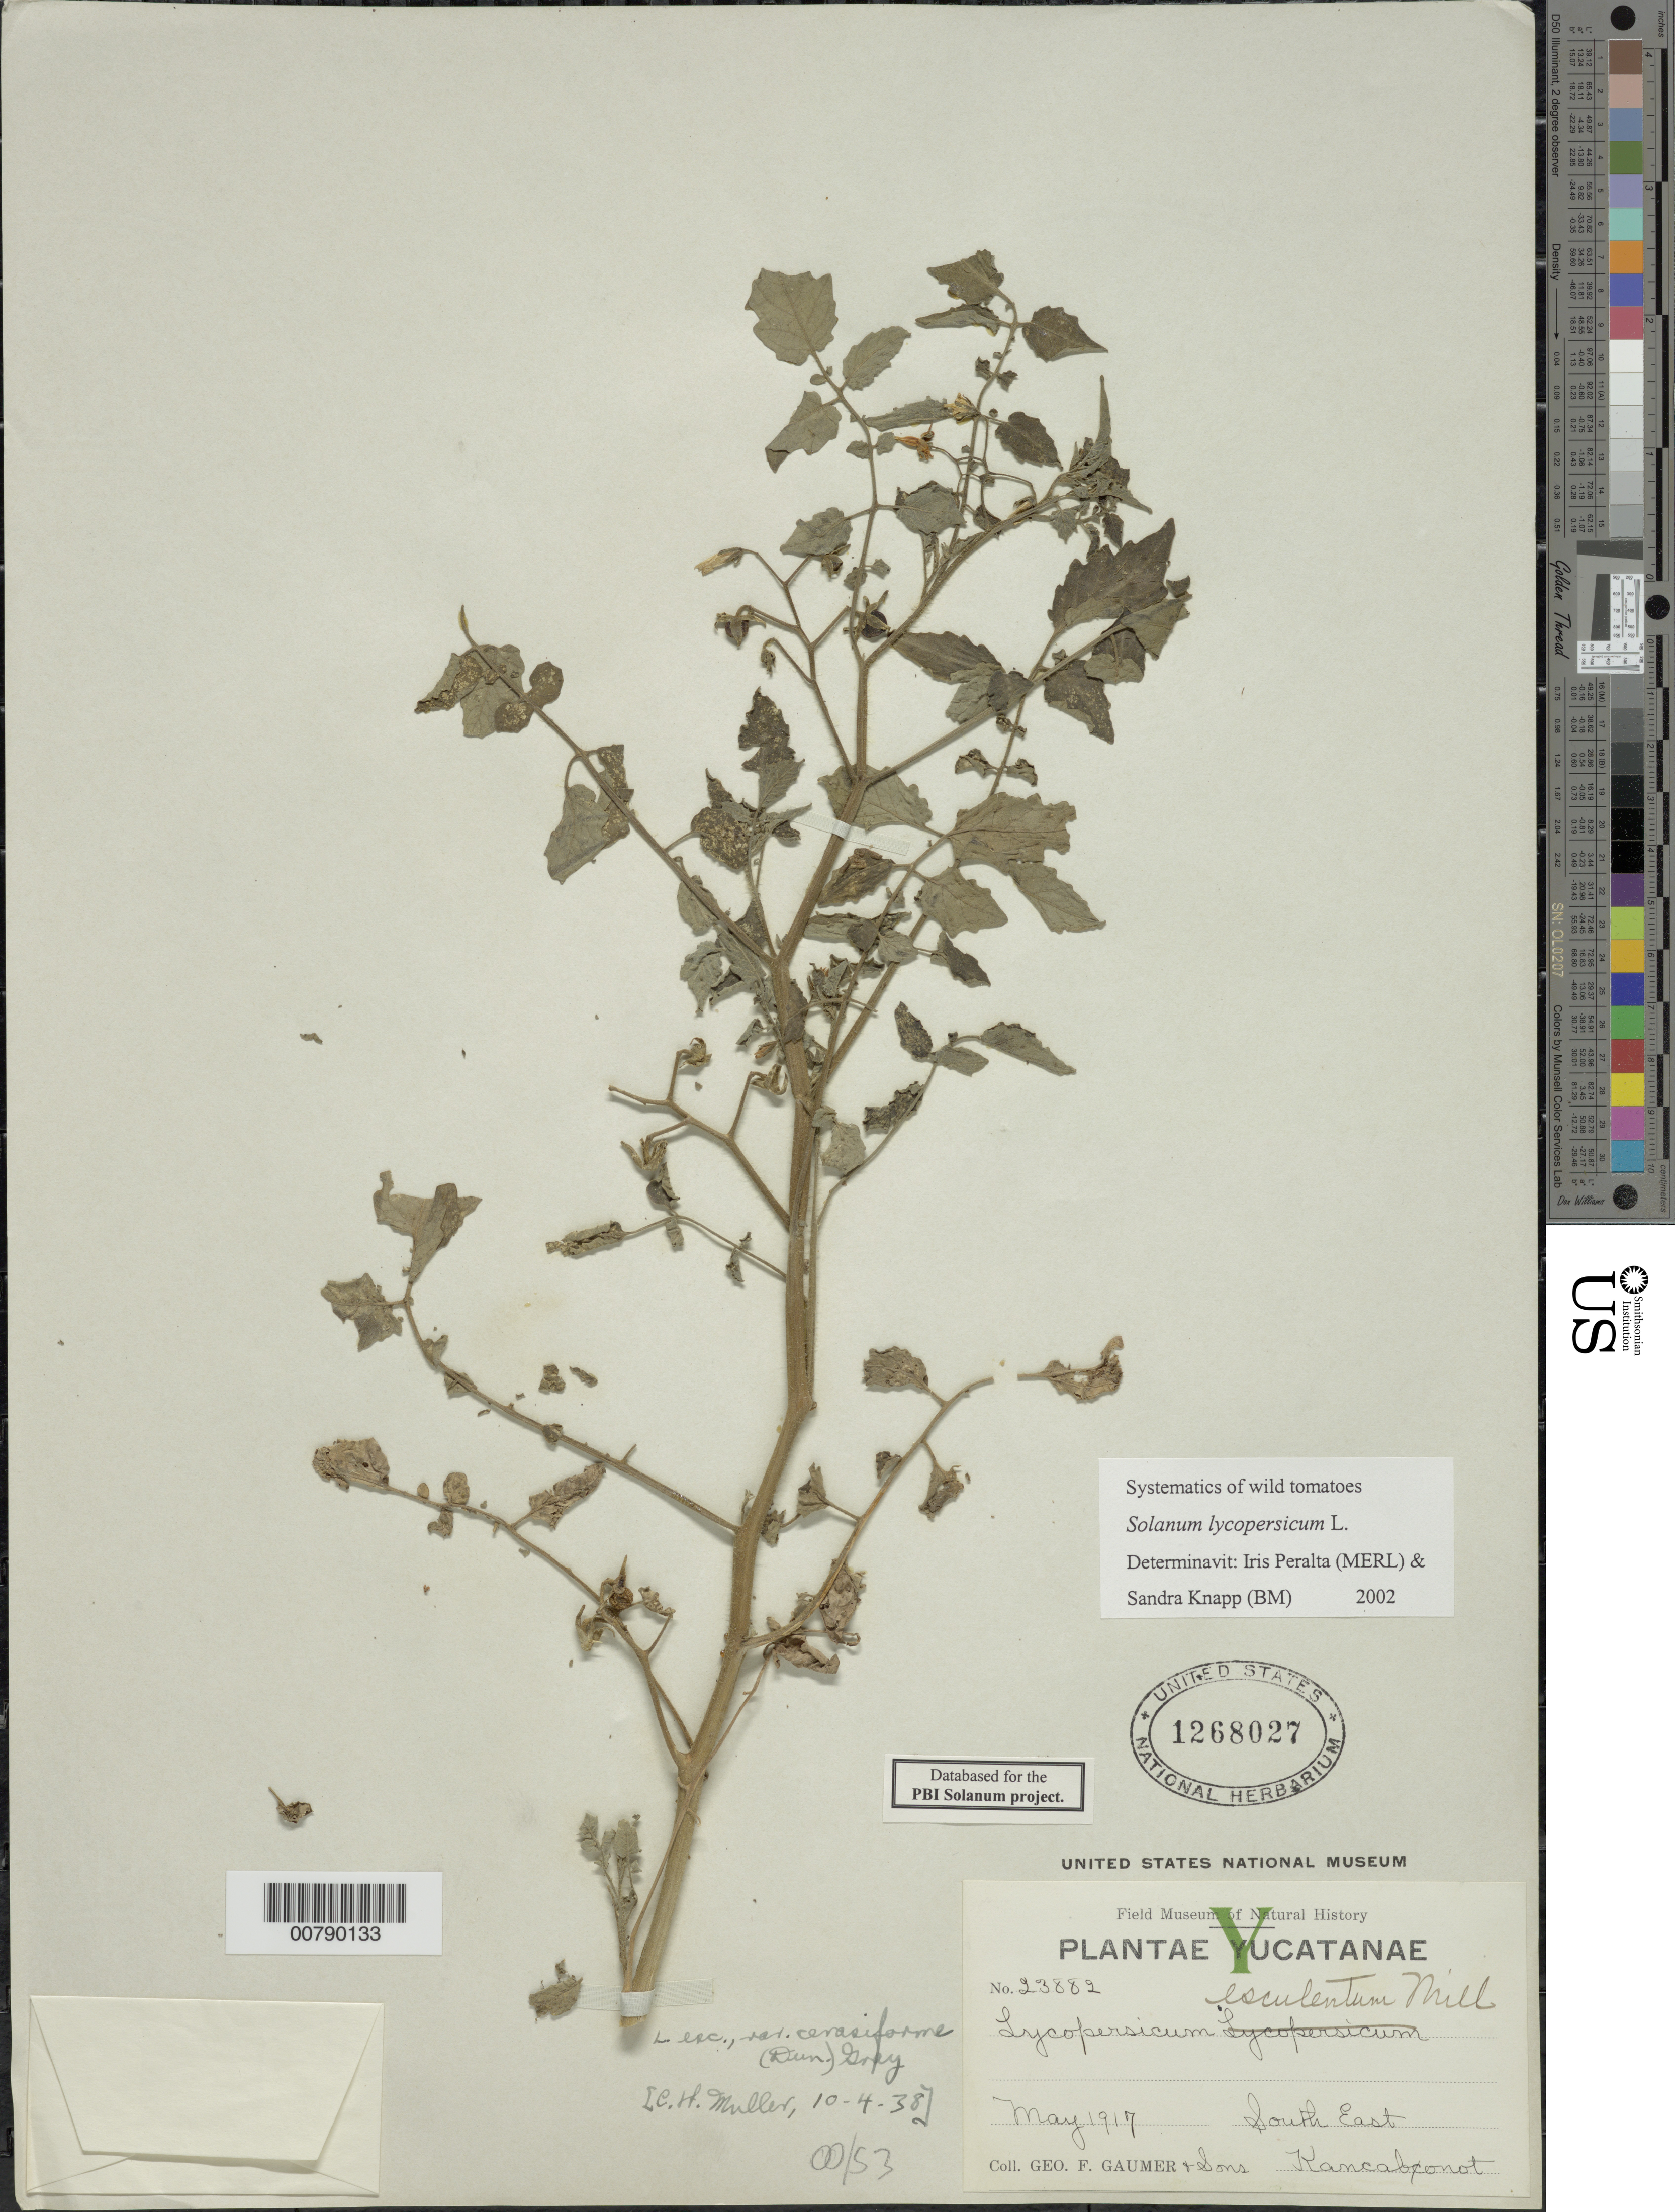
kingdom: Plantae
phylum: Tracheophyta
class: Magnoliopsida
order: Solanales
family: Solanaceae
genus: Solanum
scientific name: Solanum lycopersicum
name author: L.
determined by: Peralta, Iris E.; Knapp, S. D.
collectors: G. F. Gaumer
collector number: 23832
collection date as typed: May 1917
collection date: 1917-05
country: Mexico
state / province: Yucatán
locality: SE Kancabconot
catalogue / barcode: US 1268027